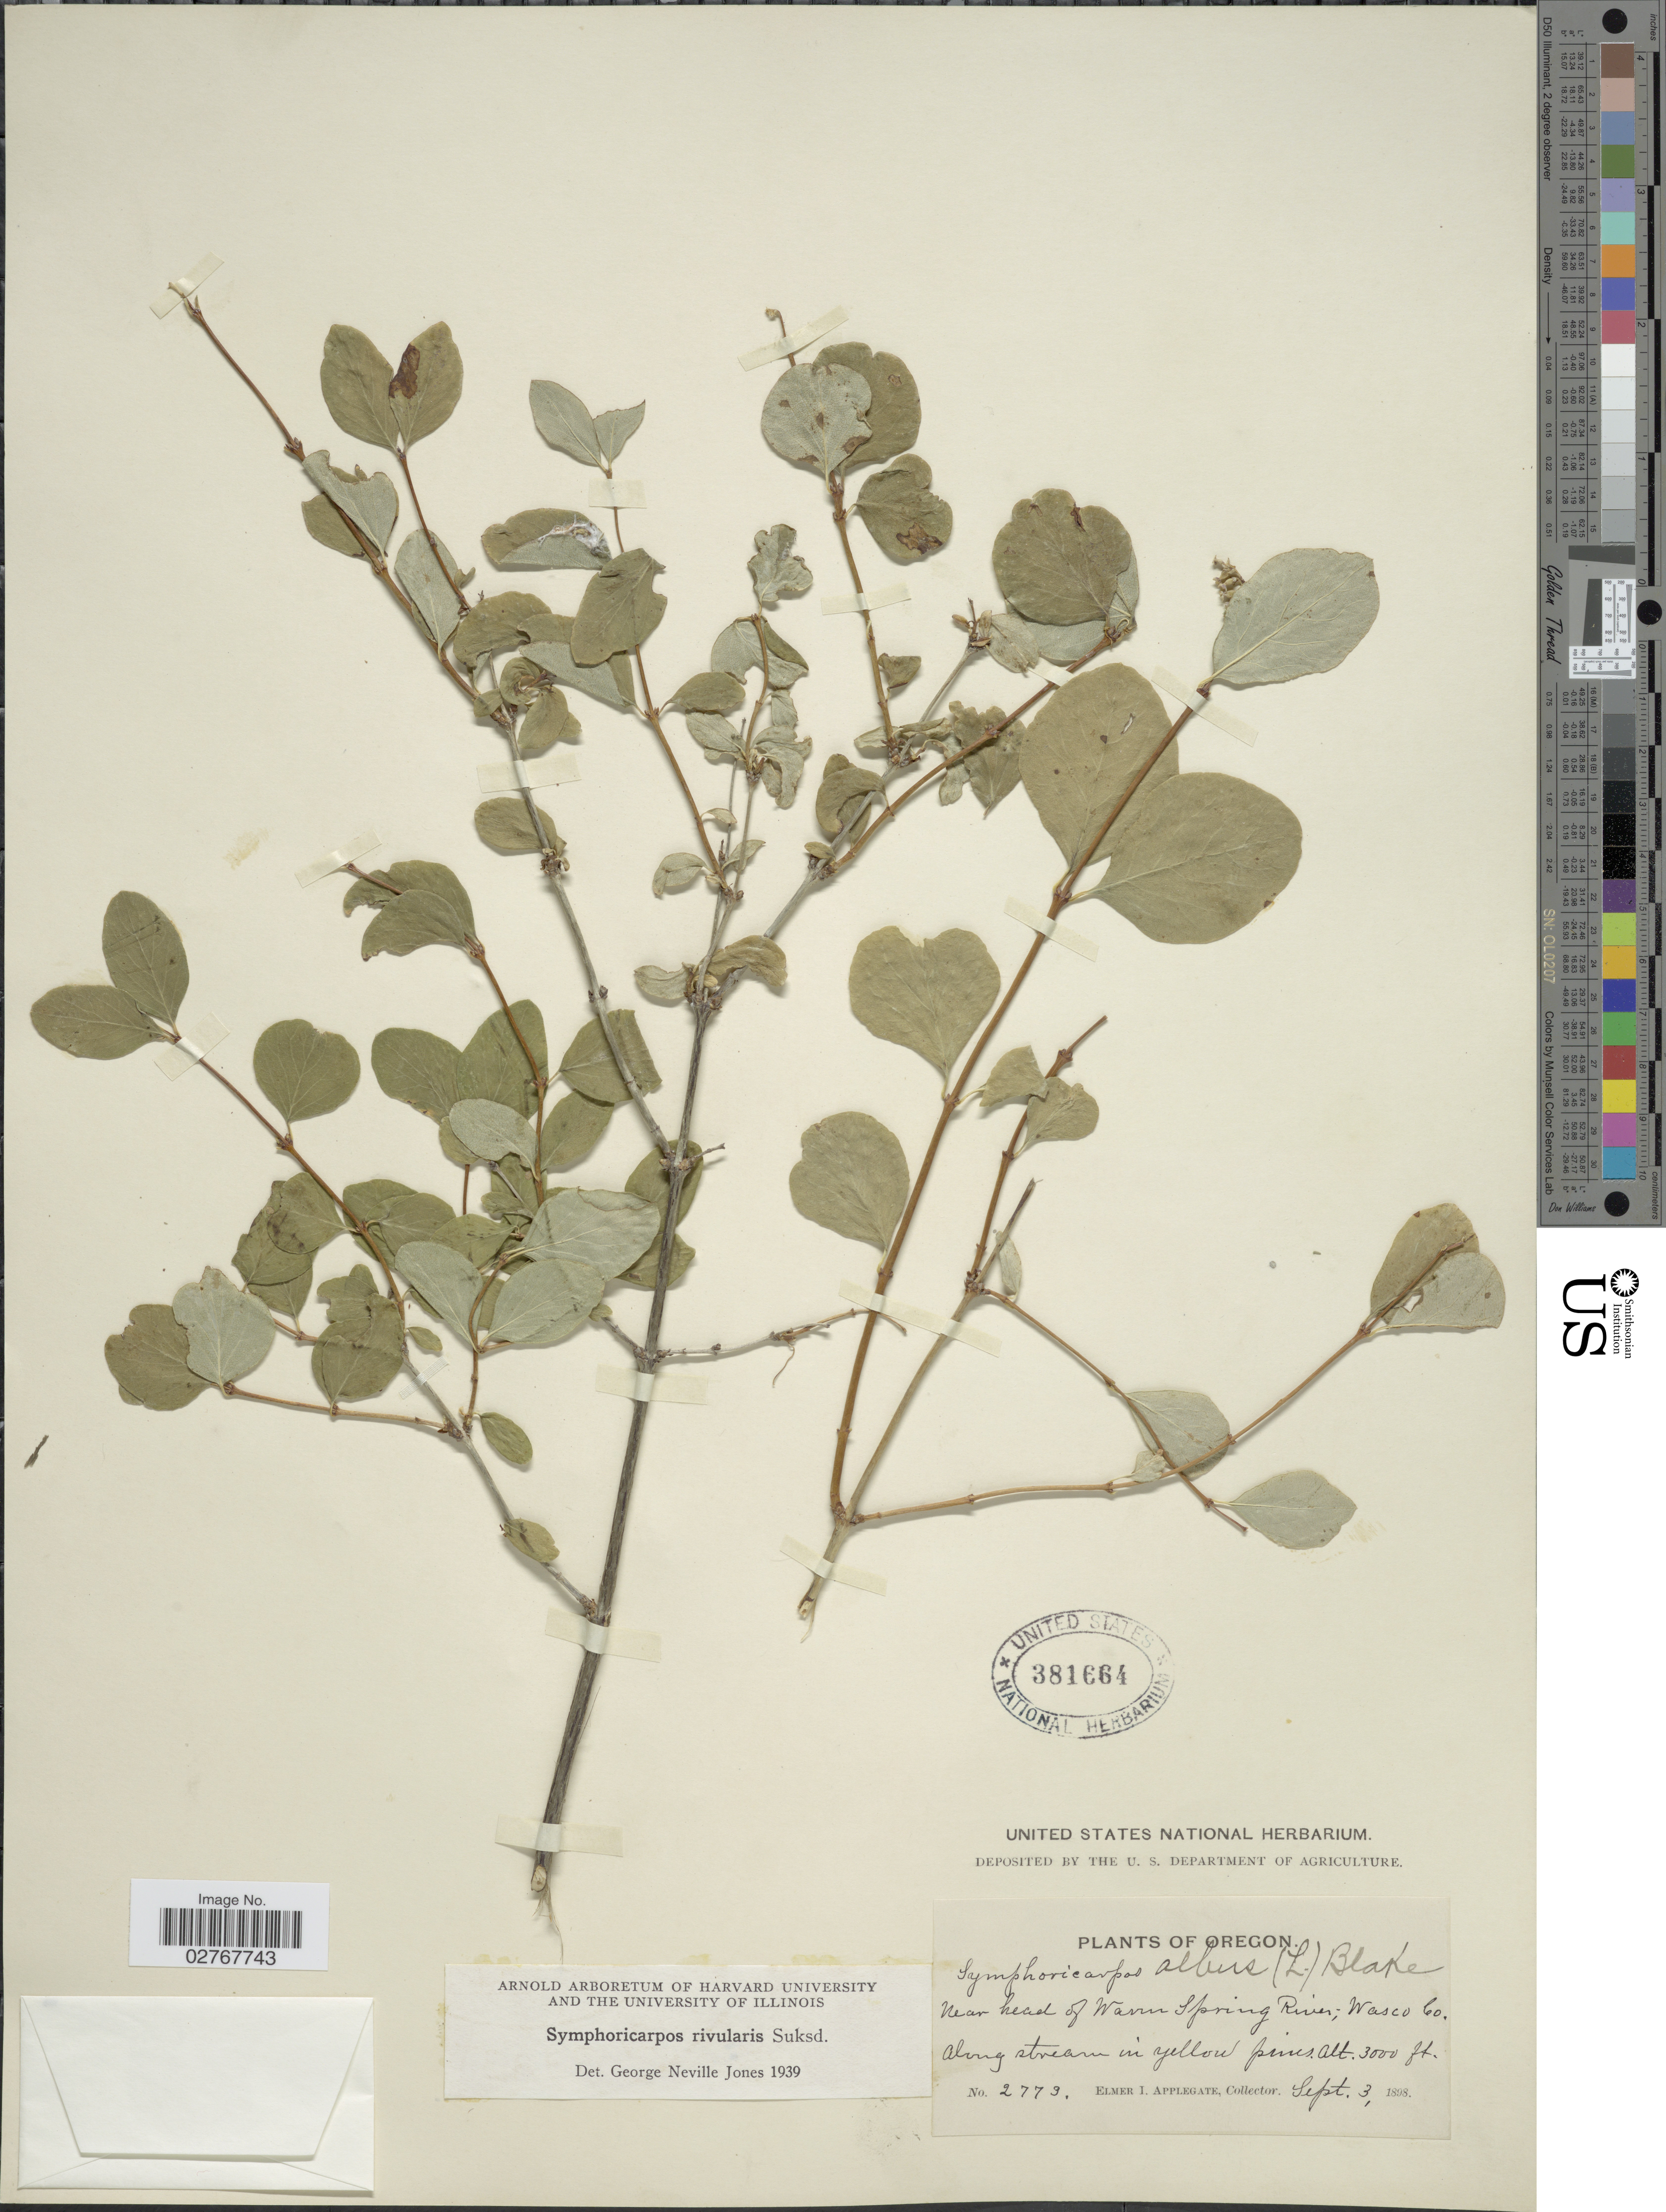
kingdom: Plantae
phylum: Tracheophyta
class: Magnoliopsida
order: Dipsacales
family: Caprifoliaceae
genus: Symphoricarpos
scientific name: Symphoricarpos rivularis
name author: Suksd.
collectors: E. I. Applegate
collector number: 2773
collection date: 1898-09-03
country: United States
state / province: Oregon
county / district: Wasco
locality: Near head of Warm Spring River, Wasco Co.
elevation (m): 914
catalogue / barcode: US 381664